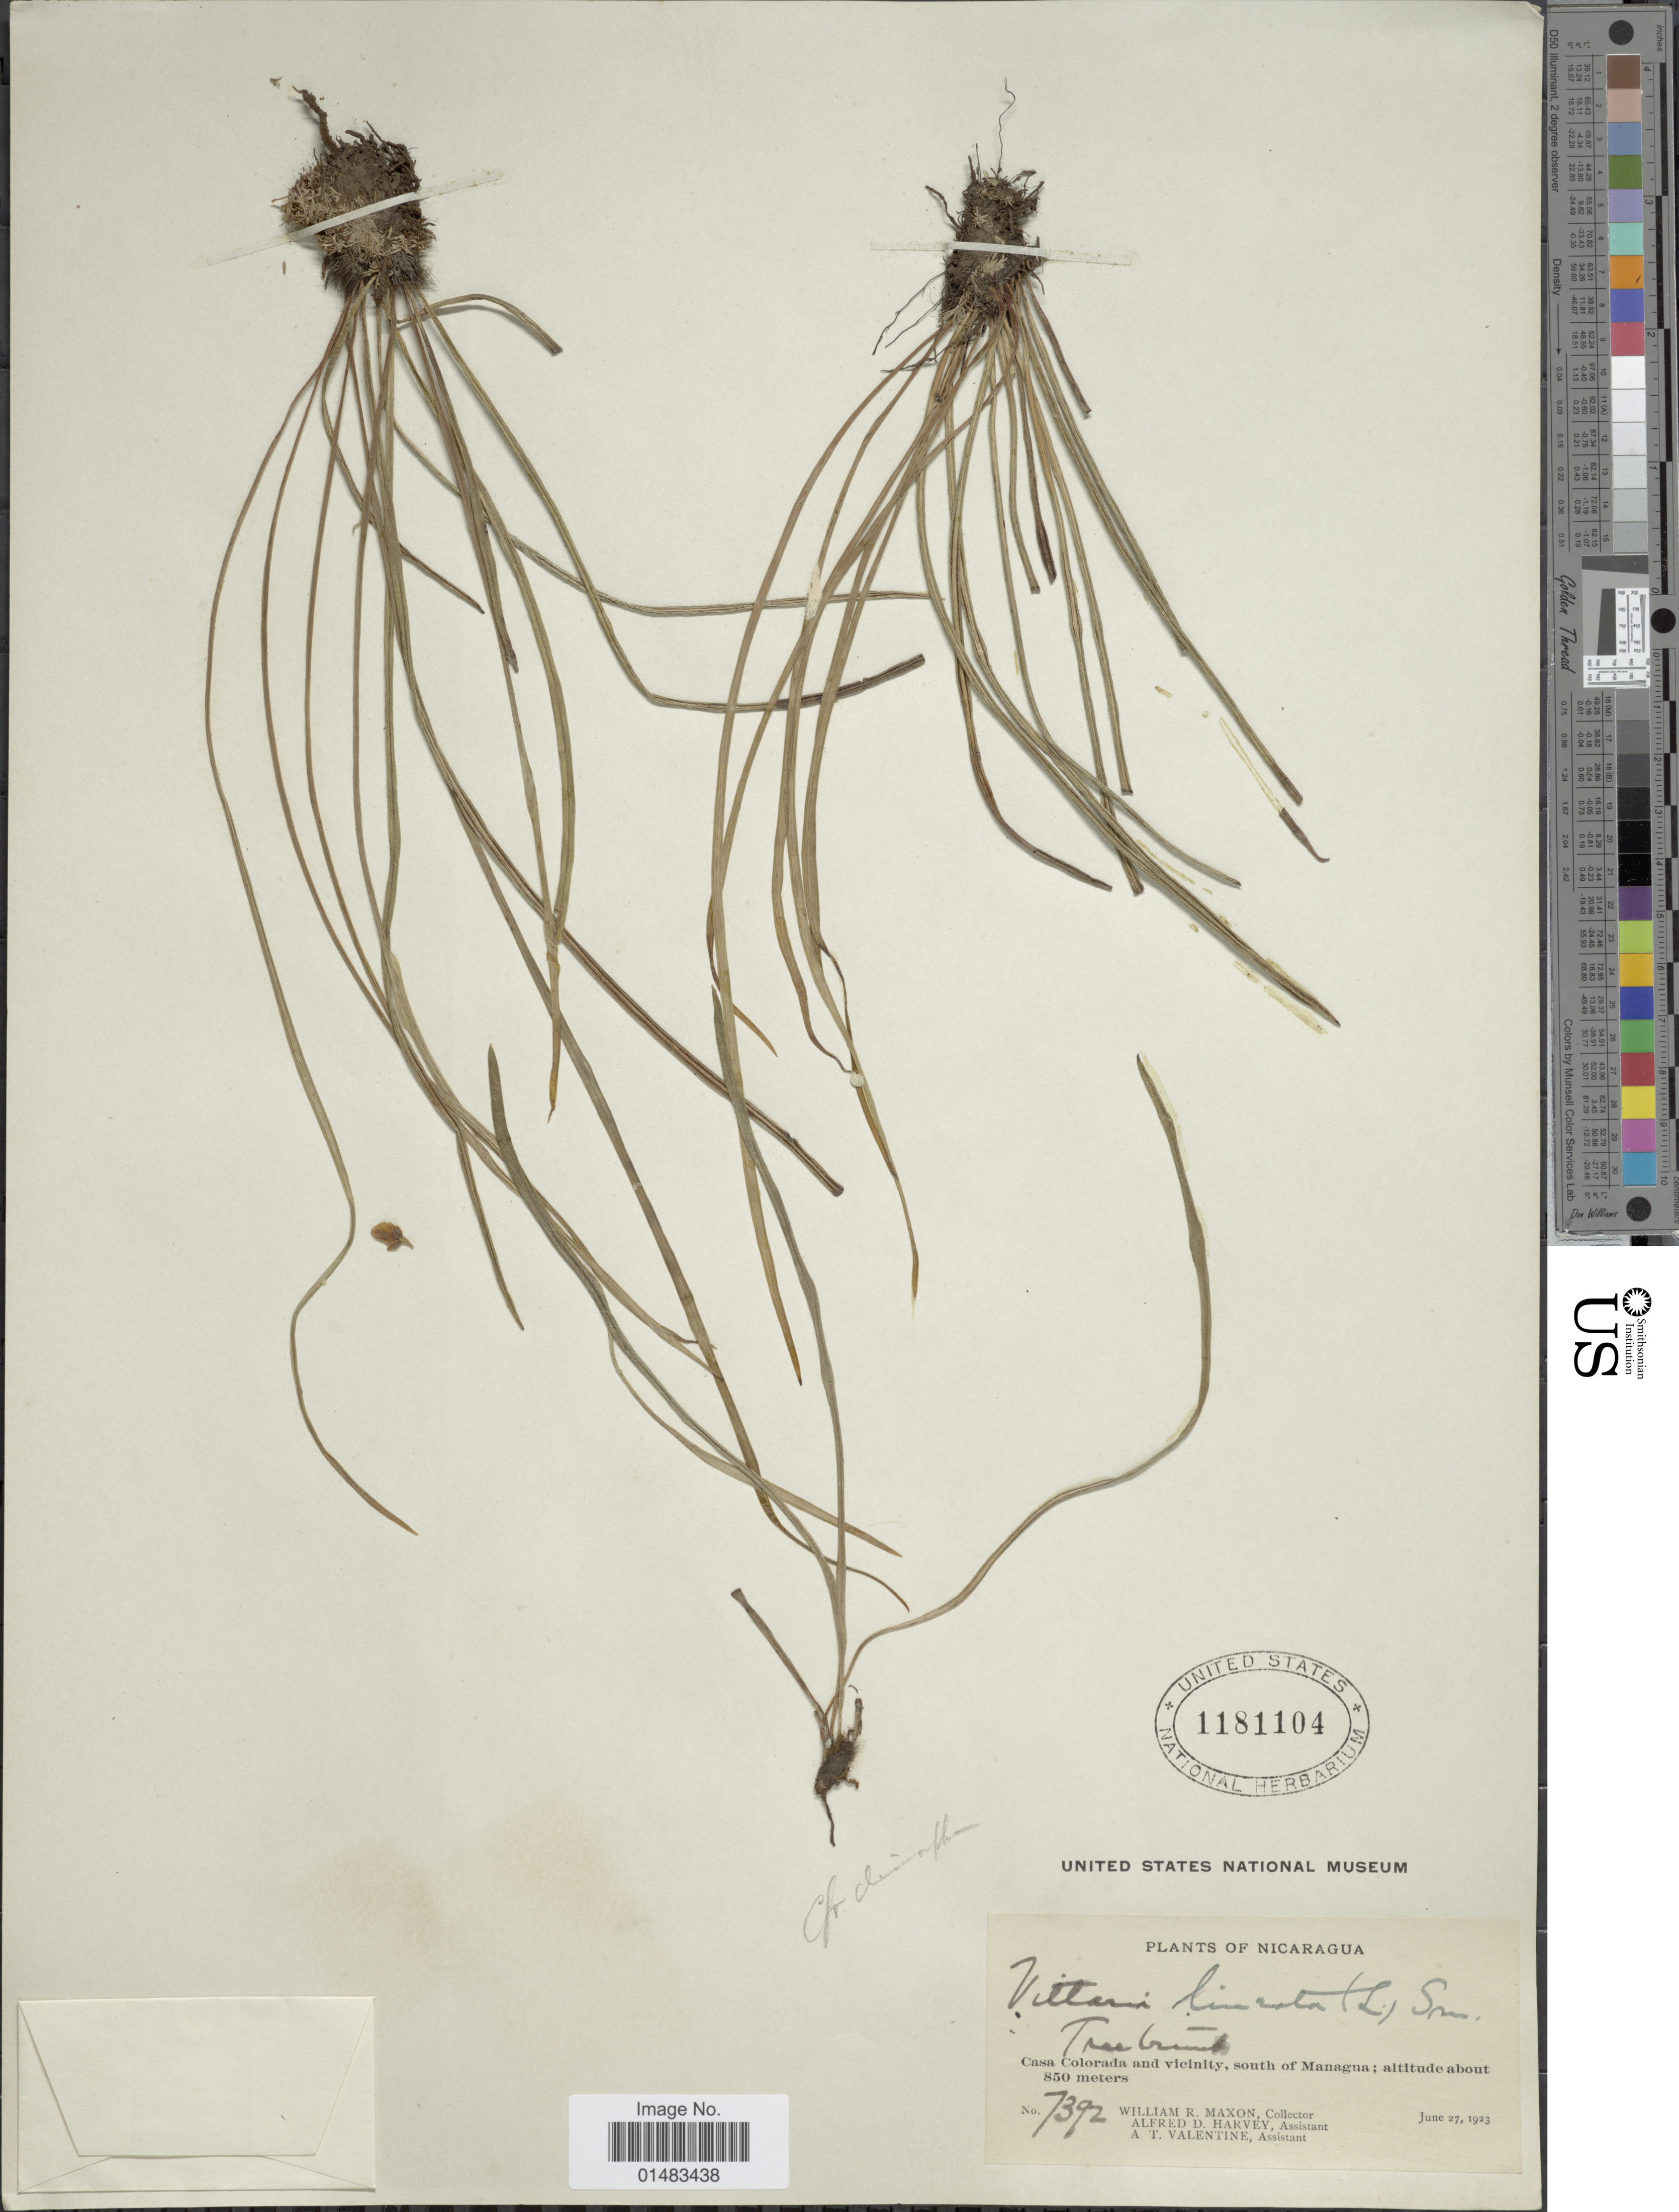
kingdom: Plantae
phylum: Tracheophyta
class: Polypodiopsida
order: Polypodiales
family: Pteridaceae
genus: Vittaria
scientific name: Vittaria dimorpha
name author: K. Müller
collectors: W. R. Maxon, A. D. Harvey & A. Valentine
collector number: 7392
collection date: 1923-06-27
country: Nicaragua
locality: Plants of Nicarahua, Casa Colorada and vicinity, south of Managna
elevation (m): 850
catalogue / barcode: US 1181104